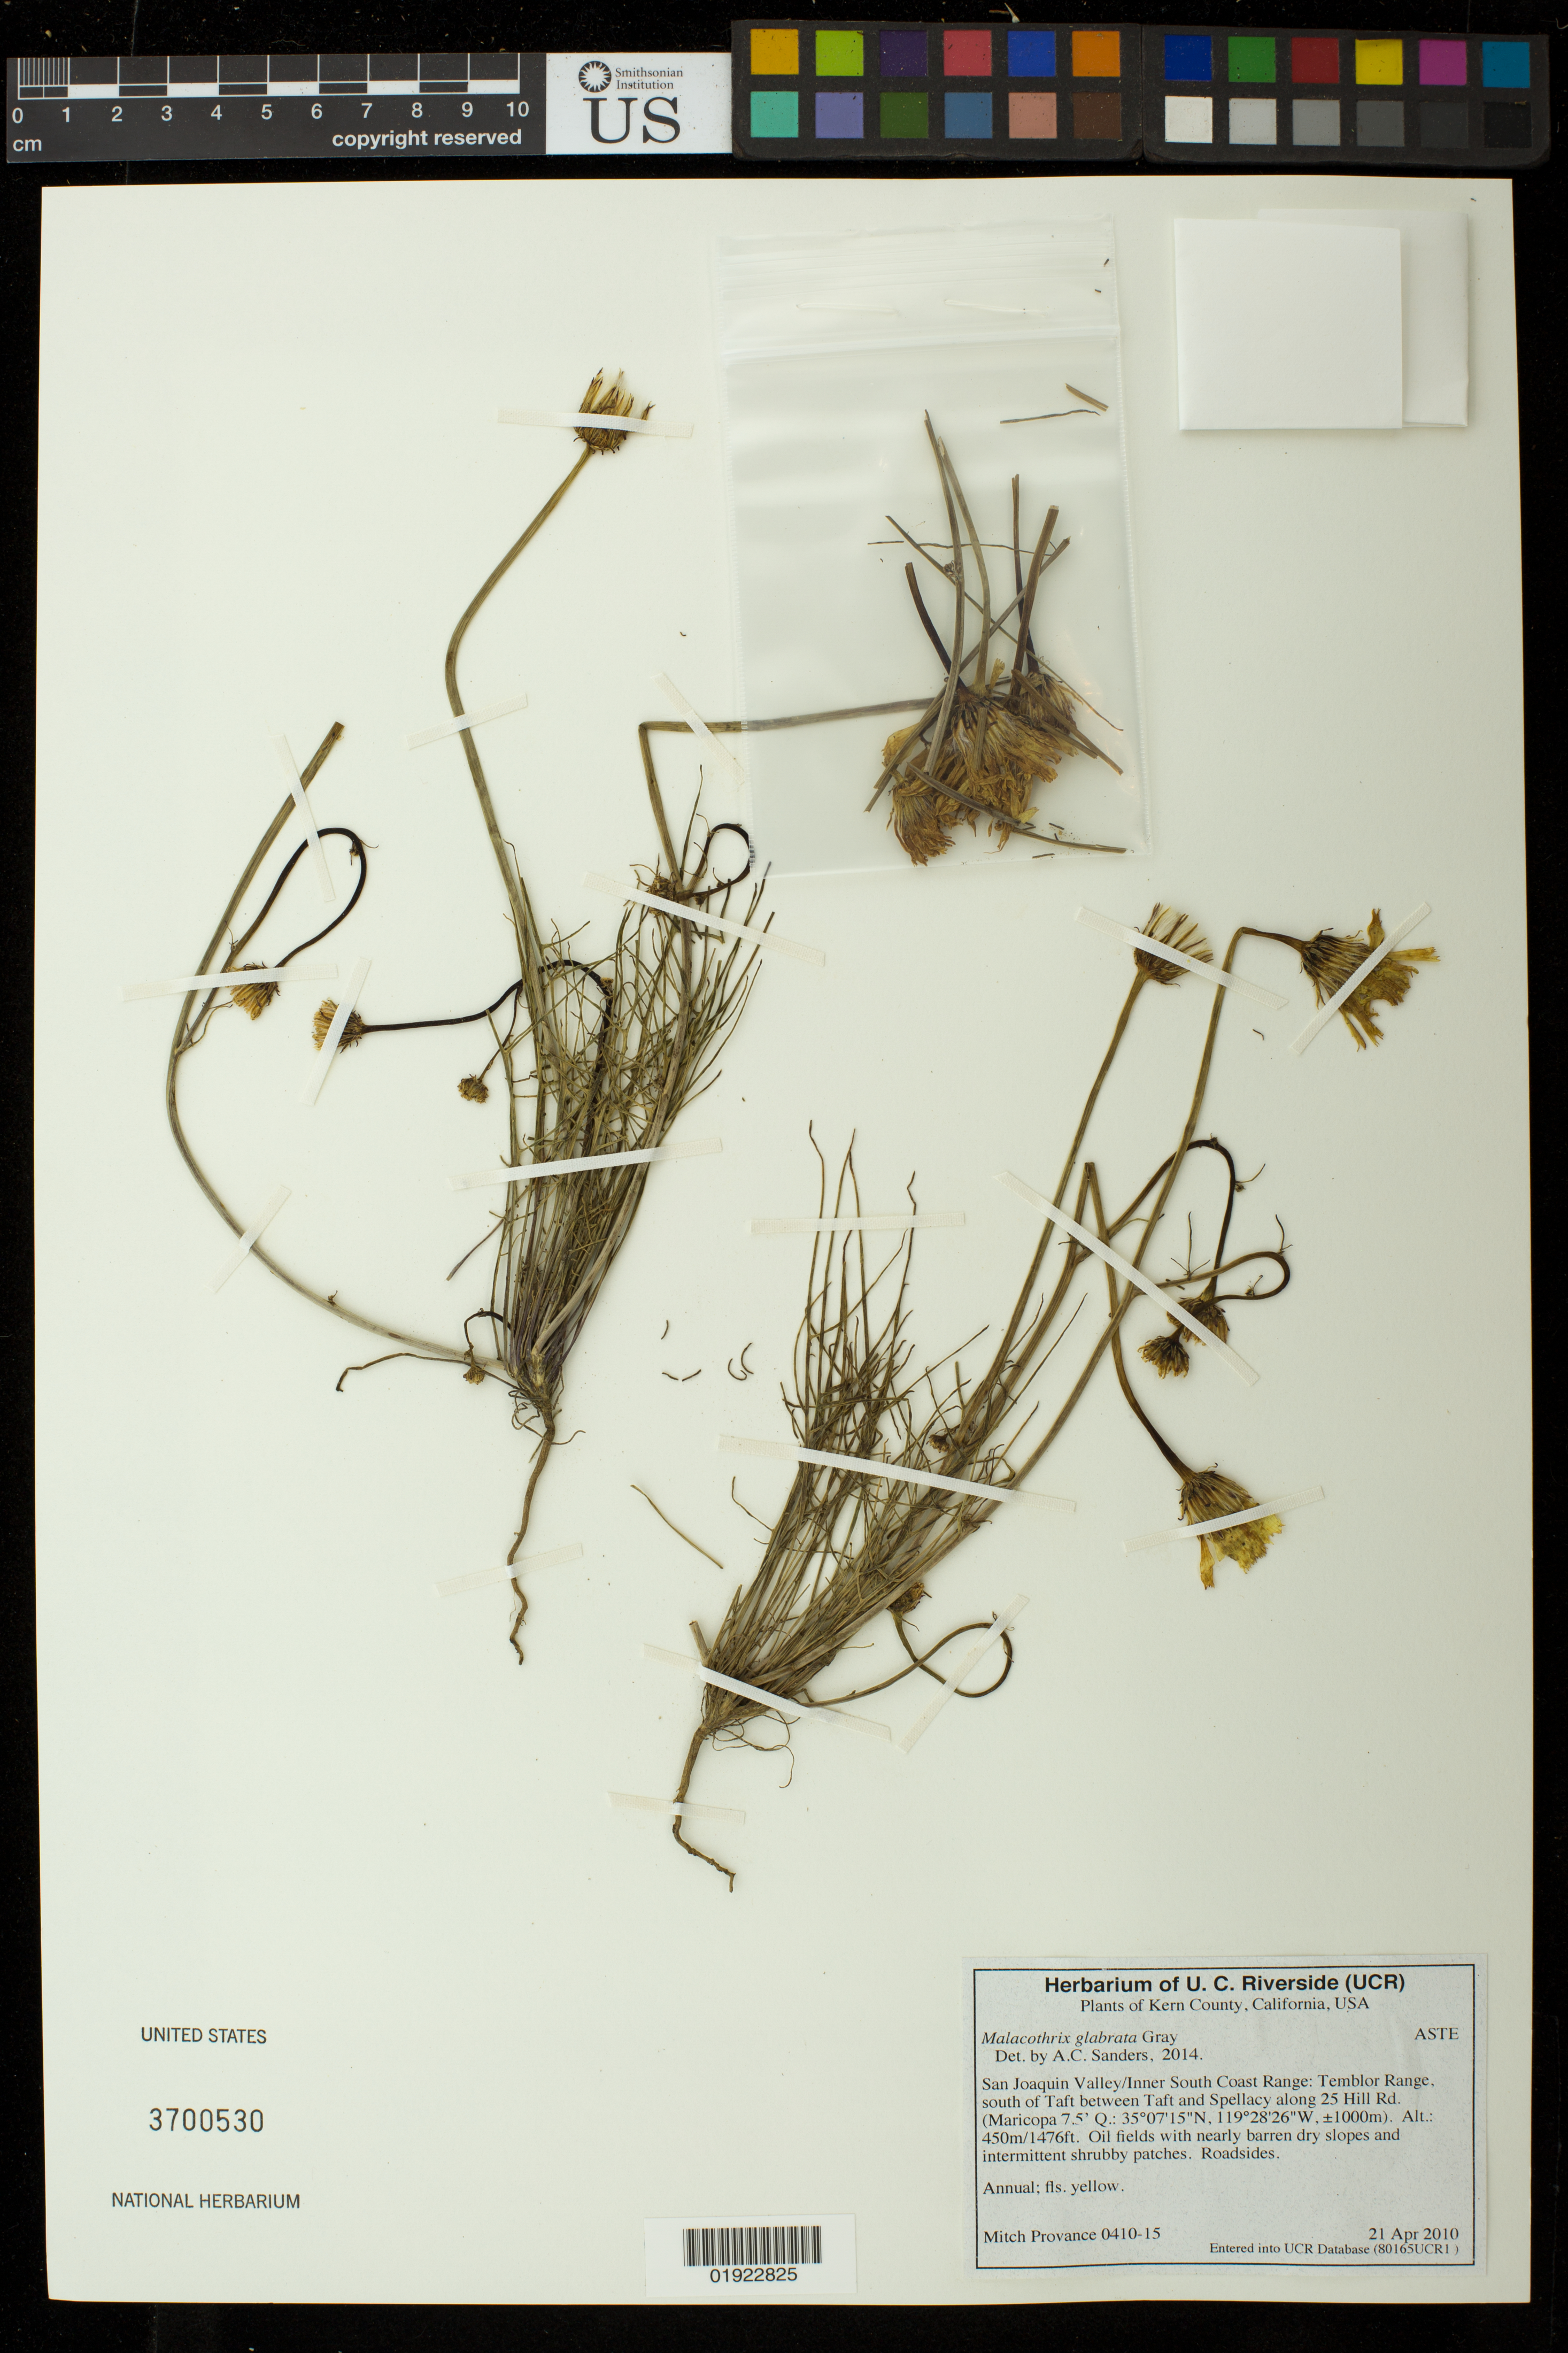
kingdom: Plantae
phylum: Tracheophyta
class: Magnoliopsida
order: Asterales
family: Asteraceae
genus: Malacothrix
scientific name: Malacothrix glabrata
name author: (A. Gray ex D.C. Eaton) A. Gray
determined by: Sanders, A. C.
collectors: M. Provance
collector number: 0410-15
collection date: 2010-04-21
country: United States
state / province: California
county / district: Kern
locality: San Joaquin Valley/Inner South Coast Range: Temblor Range, south of Taft between Taft and Spellacy along 25 Hill Rd.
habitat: Oil fields with nearly barren dry slopes and intermittent shrubby patches. Roadsides.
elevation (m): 450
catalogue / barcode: US 3700530